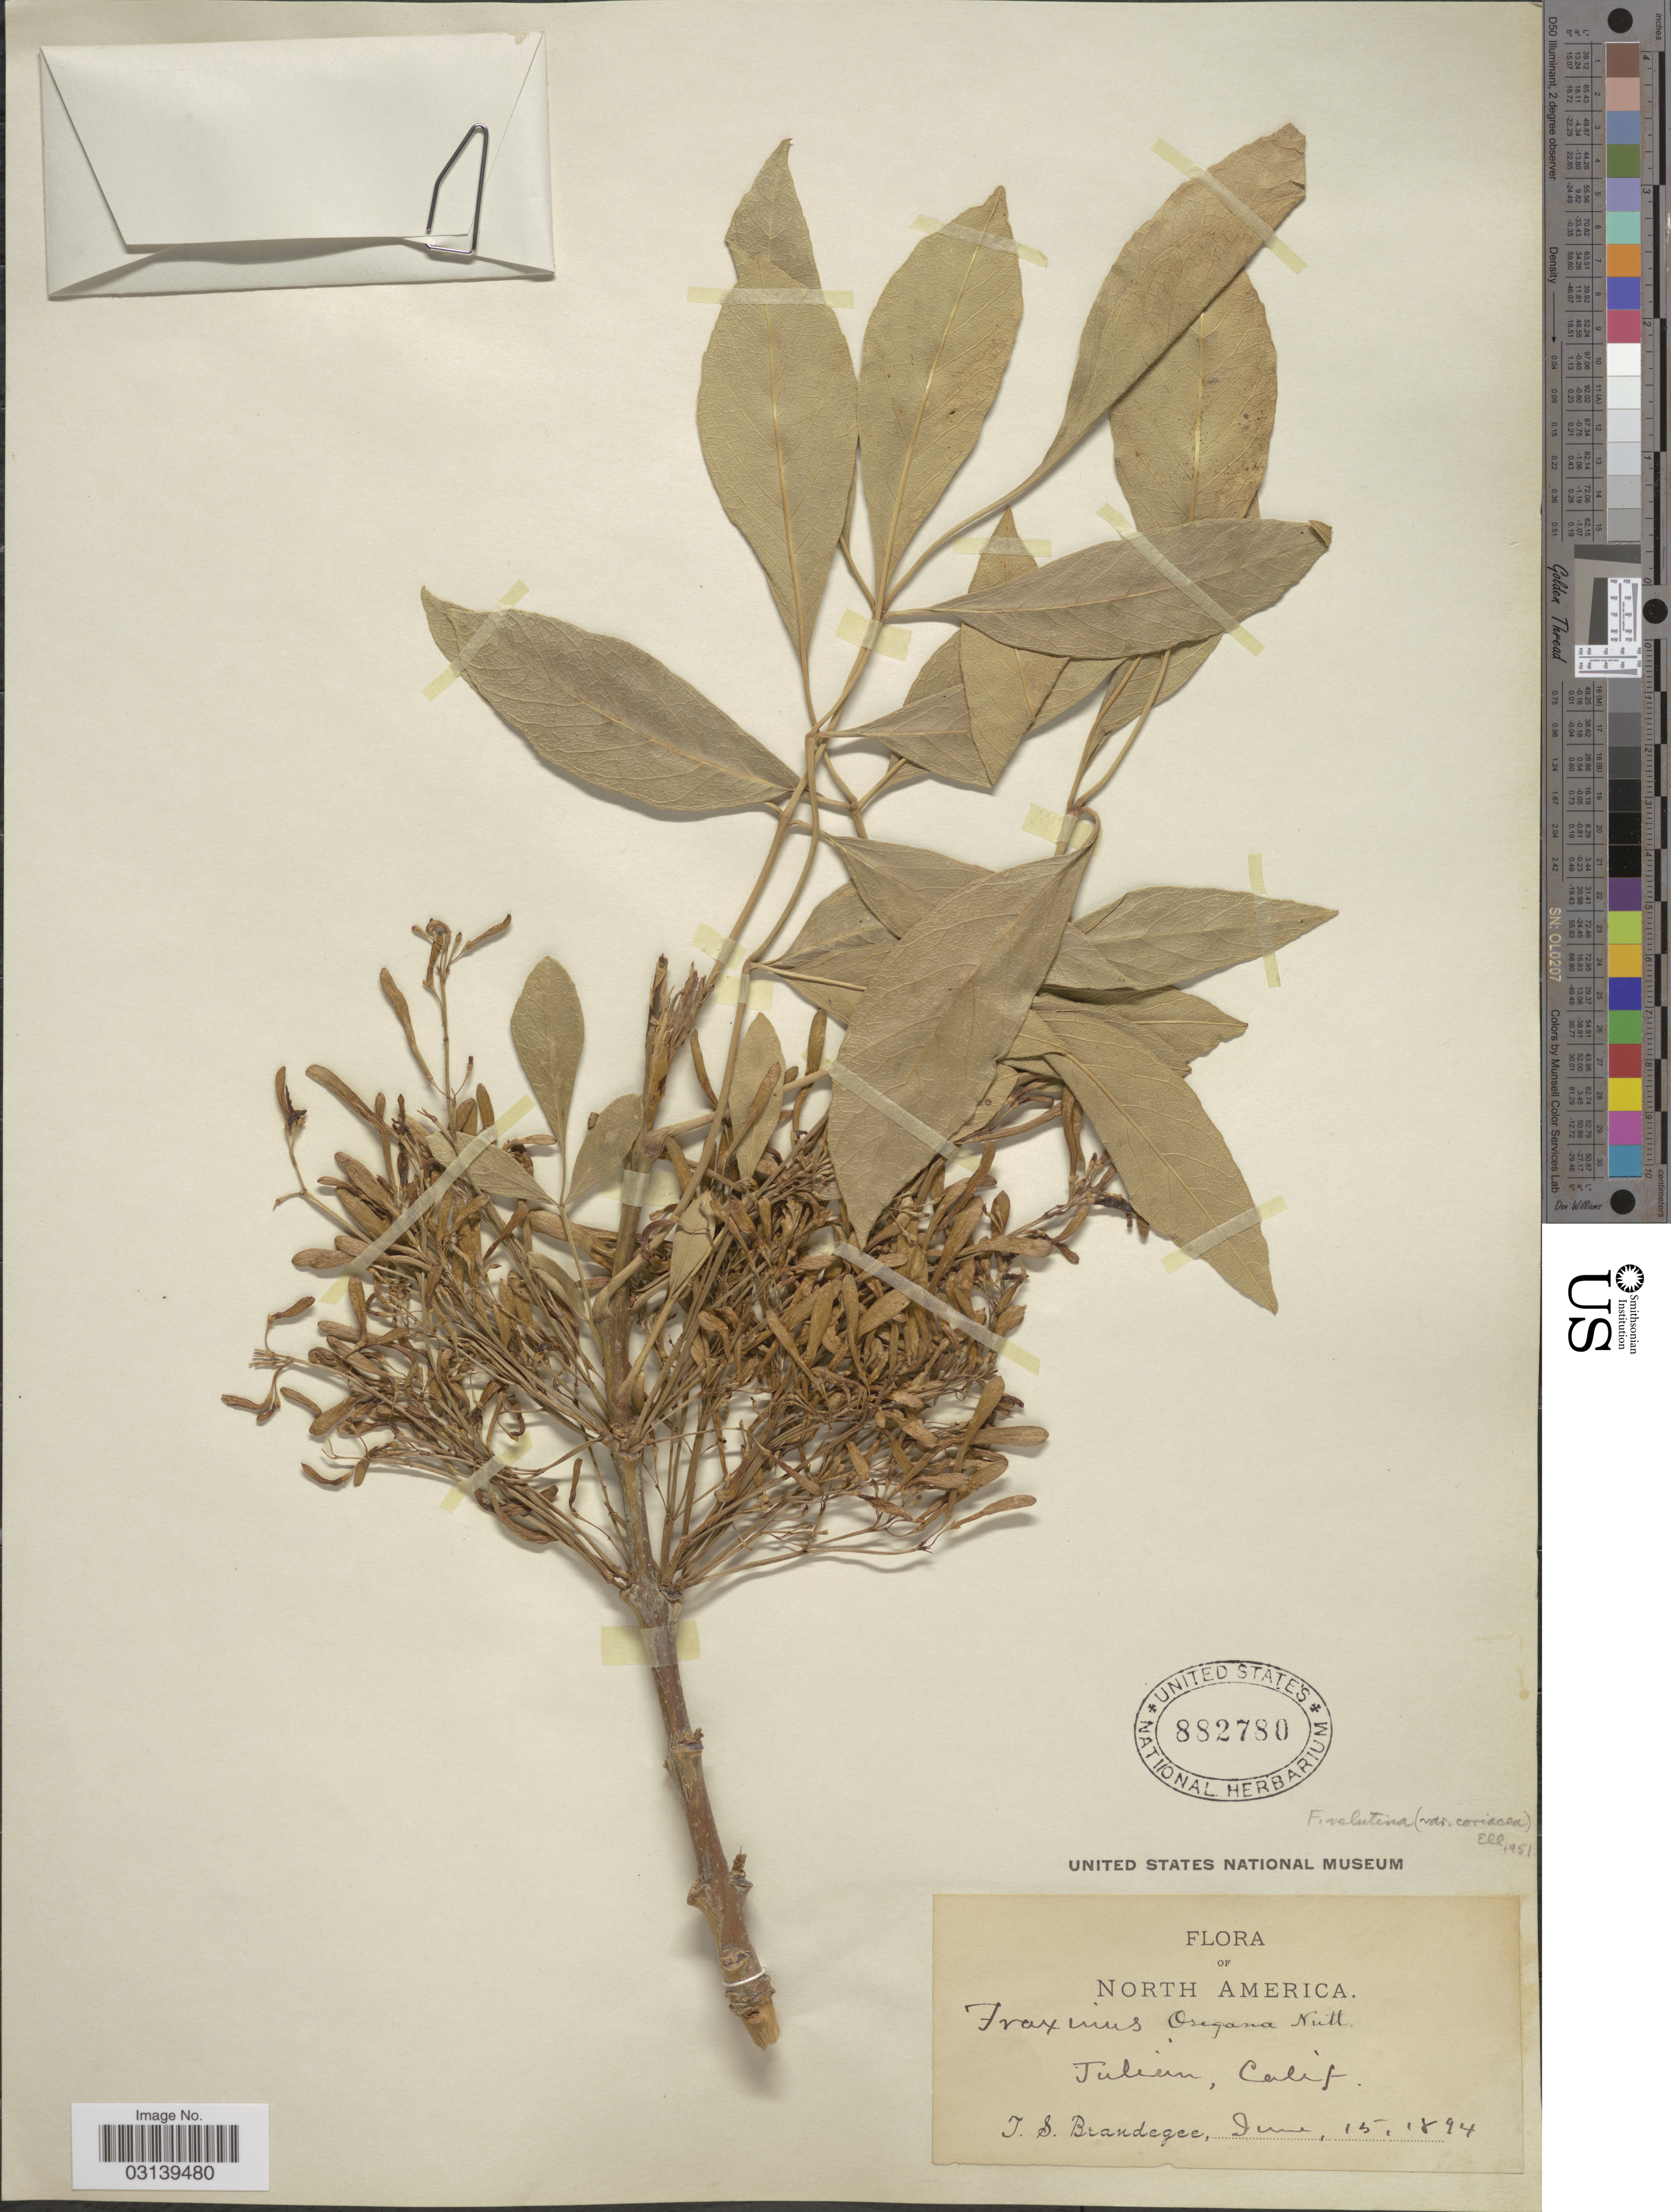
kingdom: Plantae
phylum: Tracheophyta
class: Magnoliopsida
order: Lamiales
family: Oleaceae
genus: Fraxinus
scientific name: Fraxinus velutina var. coriacea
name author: (S. Watson) Rehder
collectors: T. S. Brandegee (herbarium)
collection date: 1894-06-15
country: United States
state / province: California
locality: Tulian.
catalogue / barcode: US 882780